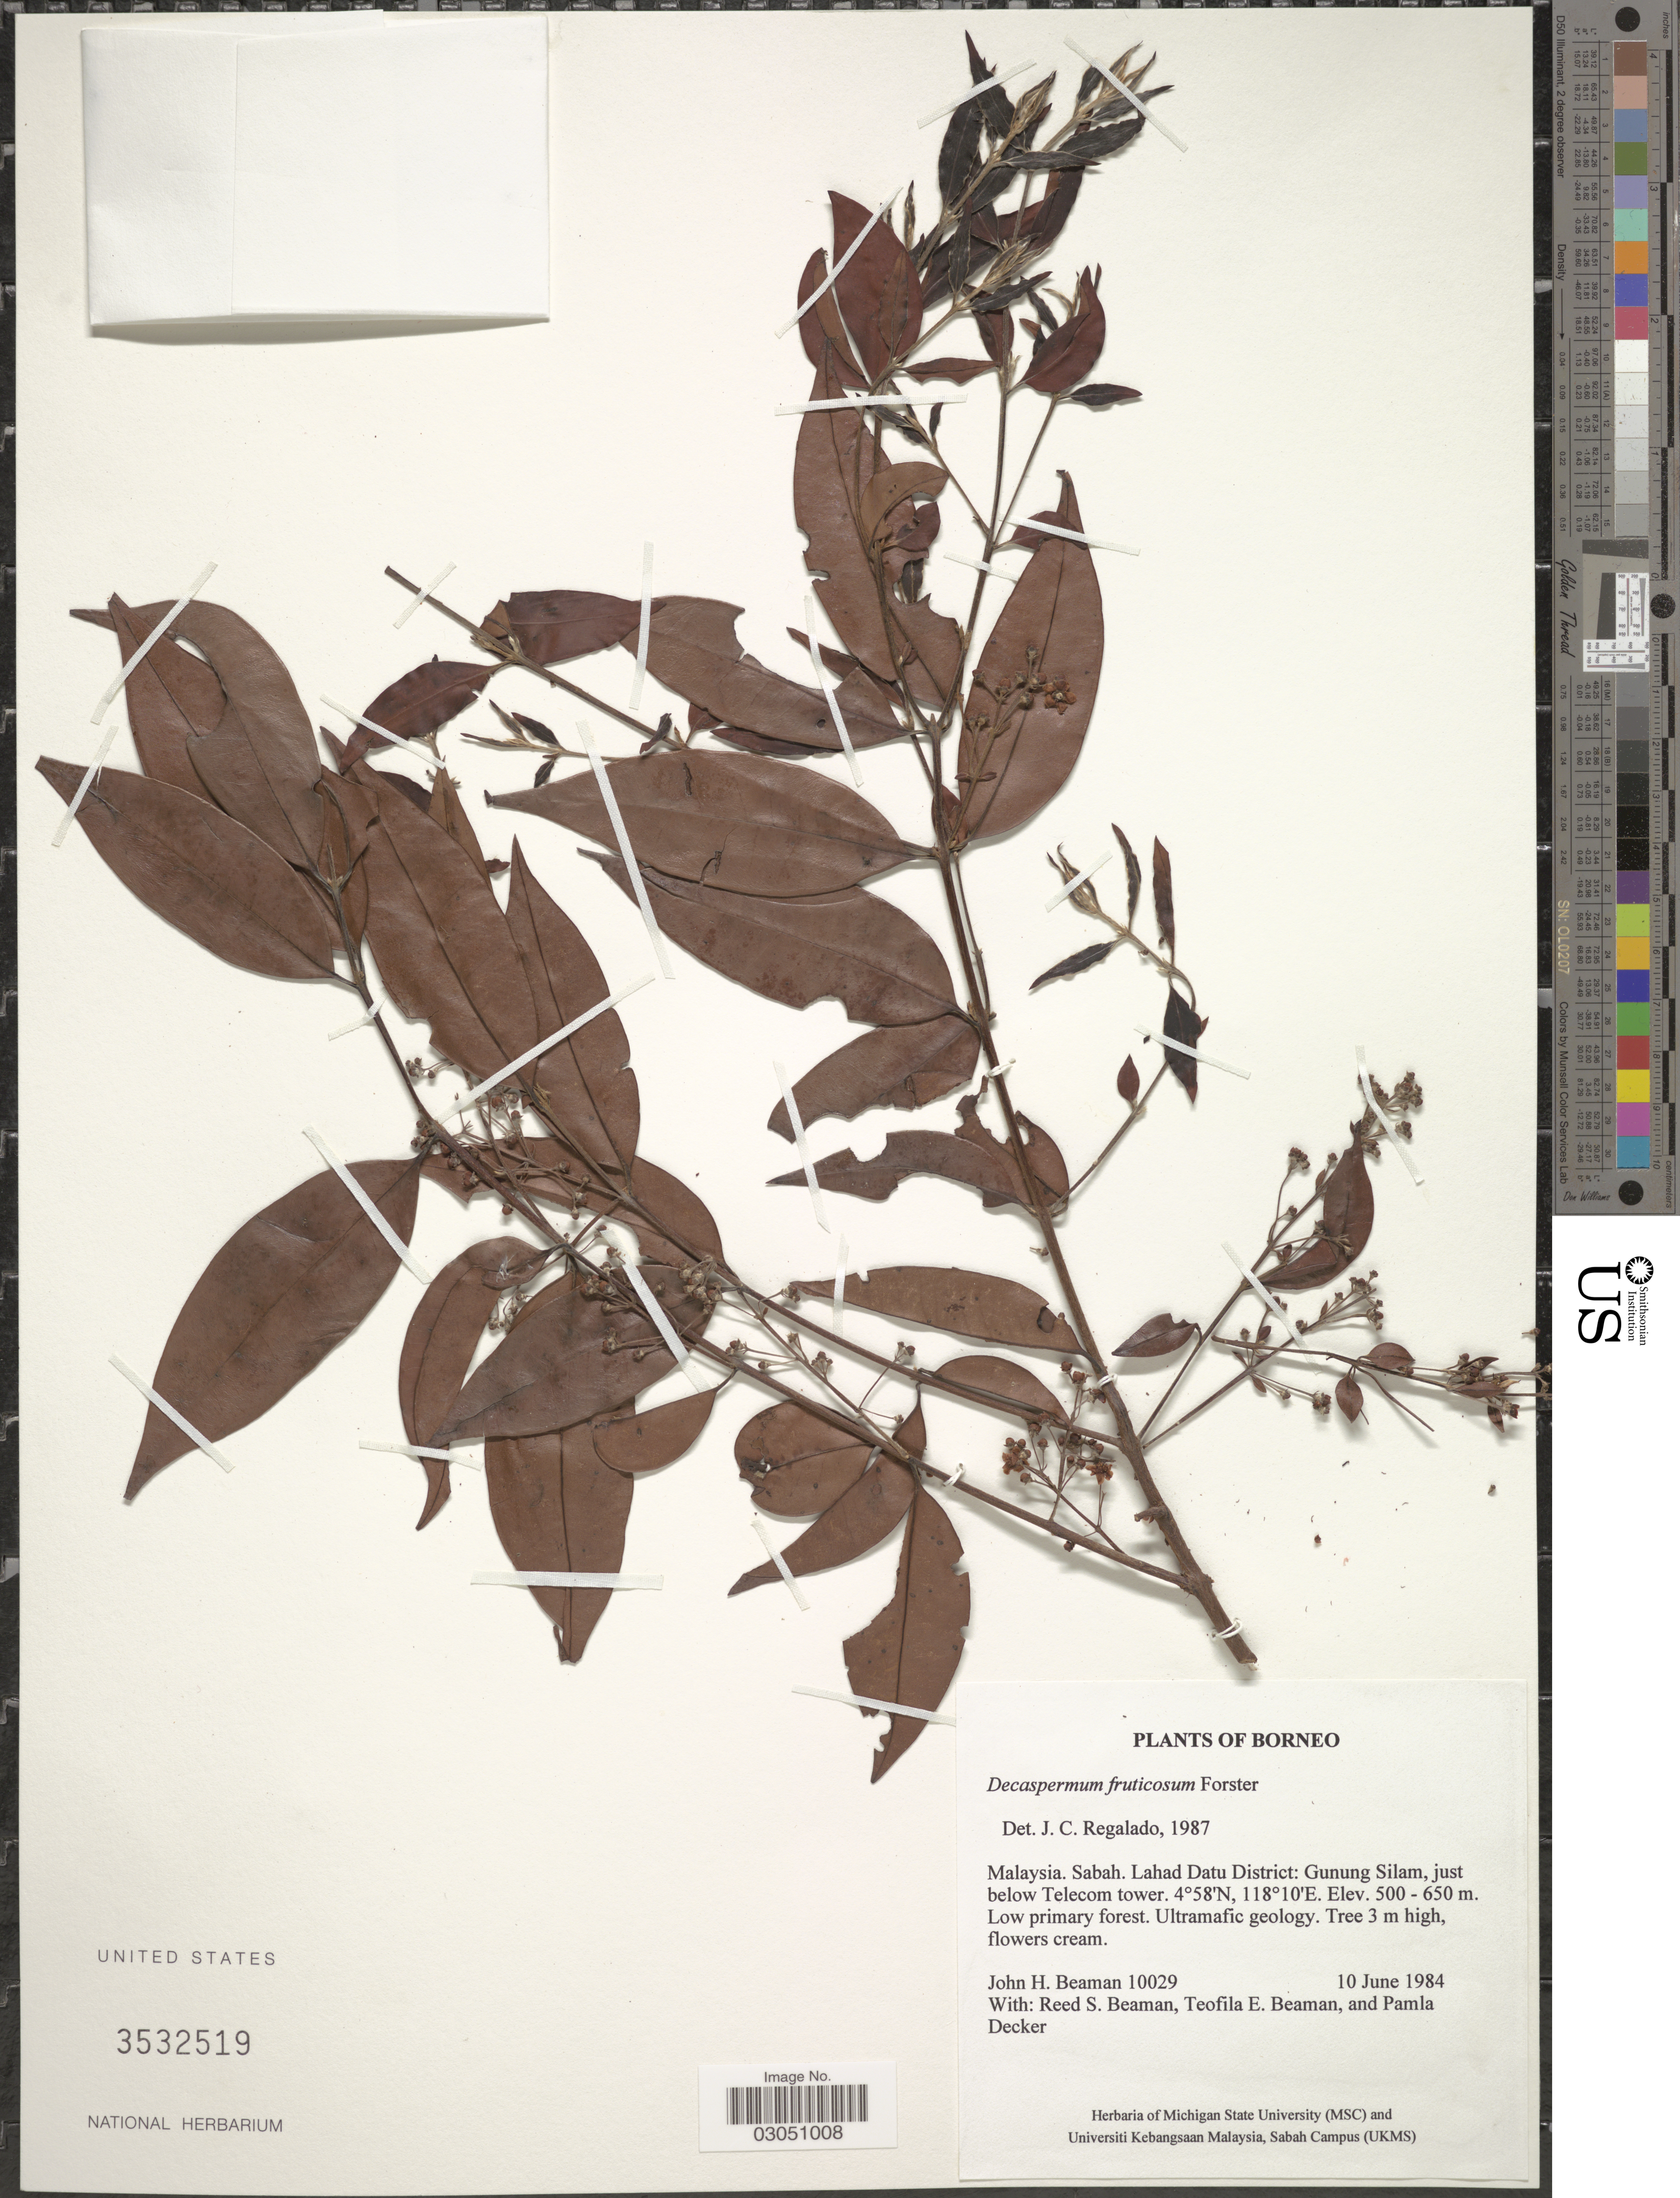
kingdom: Plantae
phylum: Tracheophyta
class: Magnoliopsida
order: Myrtales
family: Myrtaceae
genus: Decaspermum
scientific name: Decaspermum fruticosum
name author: J.R. Forst. & G. Forst.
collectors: J. H. Beaman, R. S. Beaman, T. E. Beaman & P. Decker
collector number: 10029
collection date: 1984-06-10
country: Malaysia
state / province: Sabah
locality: Borneo. Lahad Datu District: Gunung Silam, just below Telecom tower.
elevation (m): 500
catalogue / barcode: US 3532519